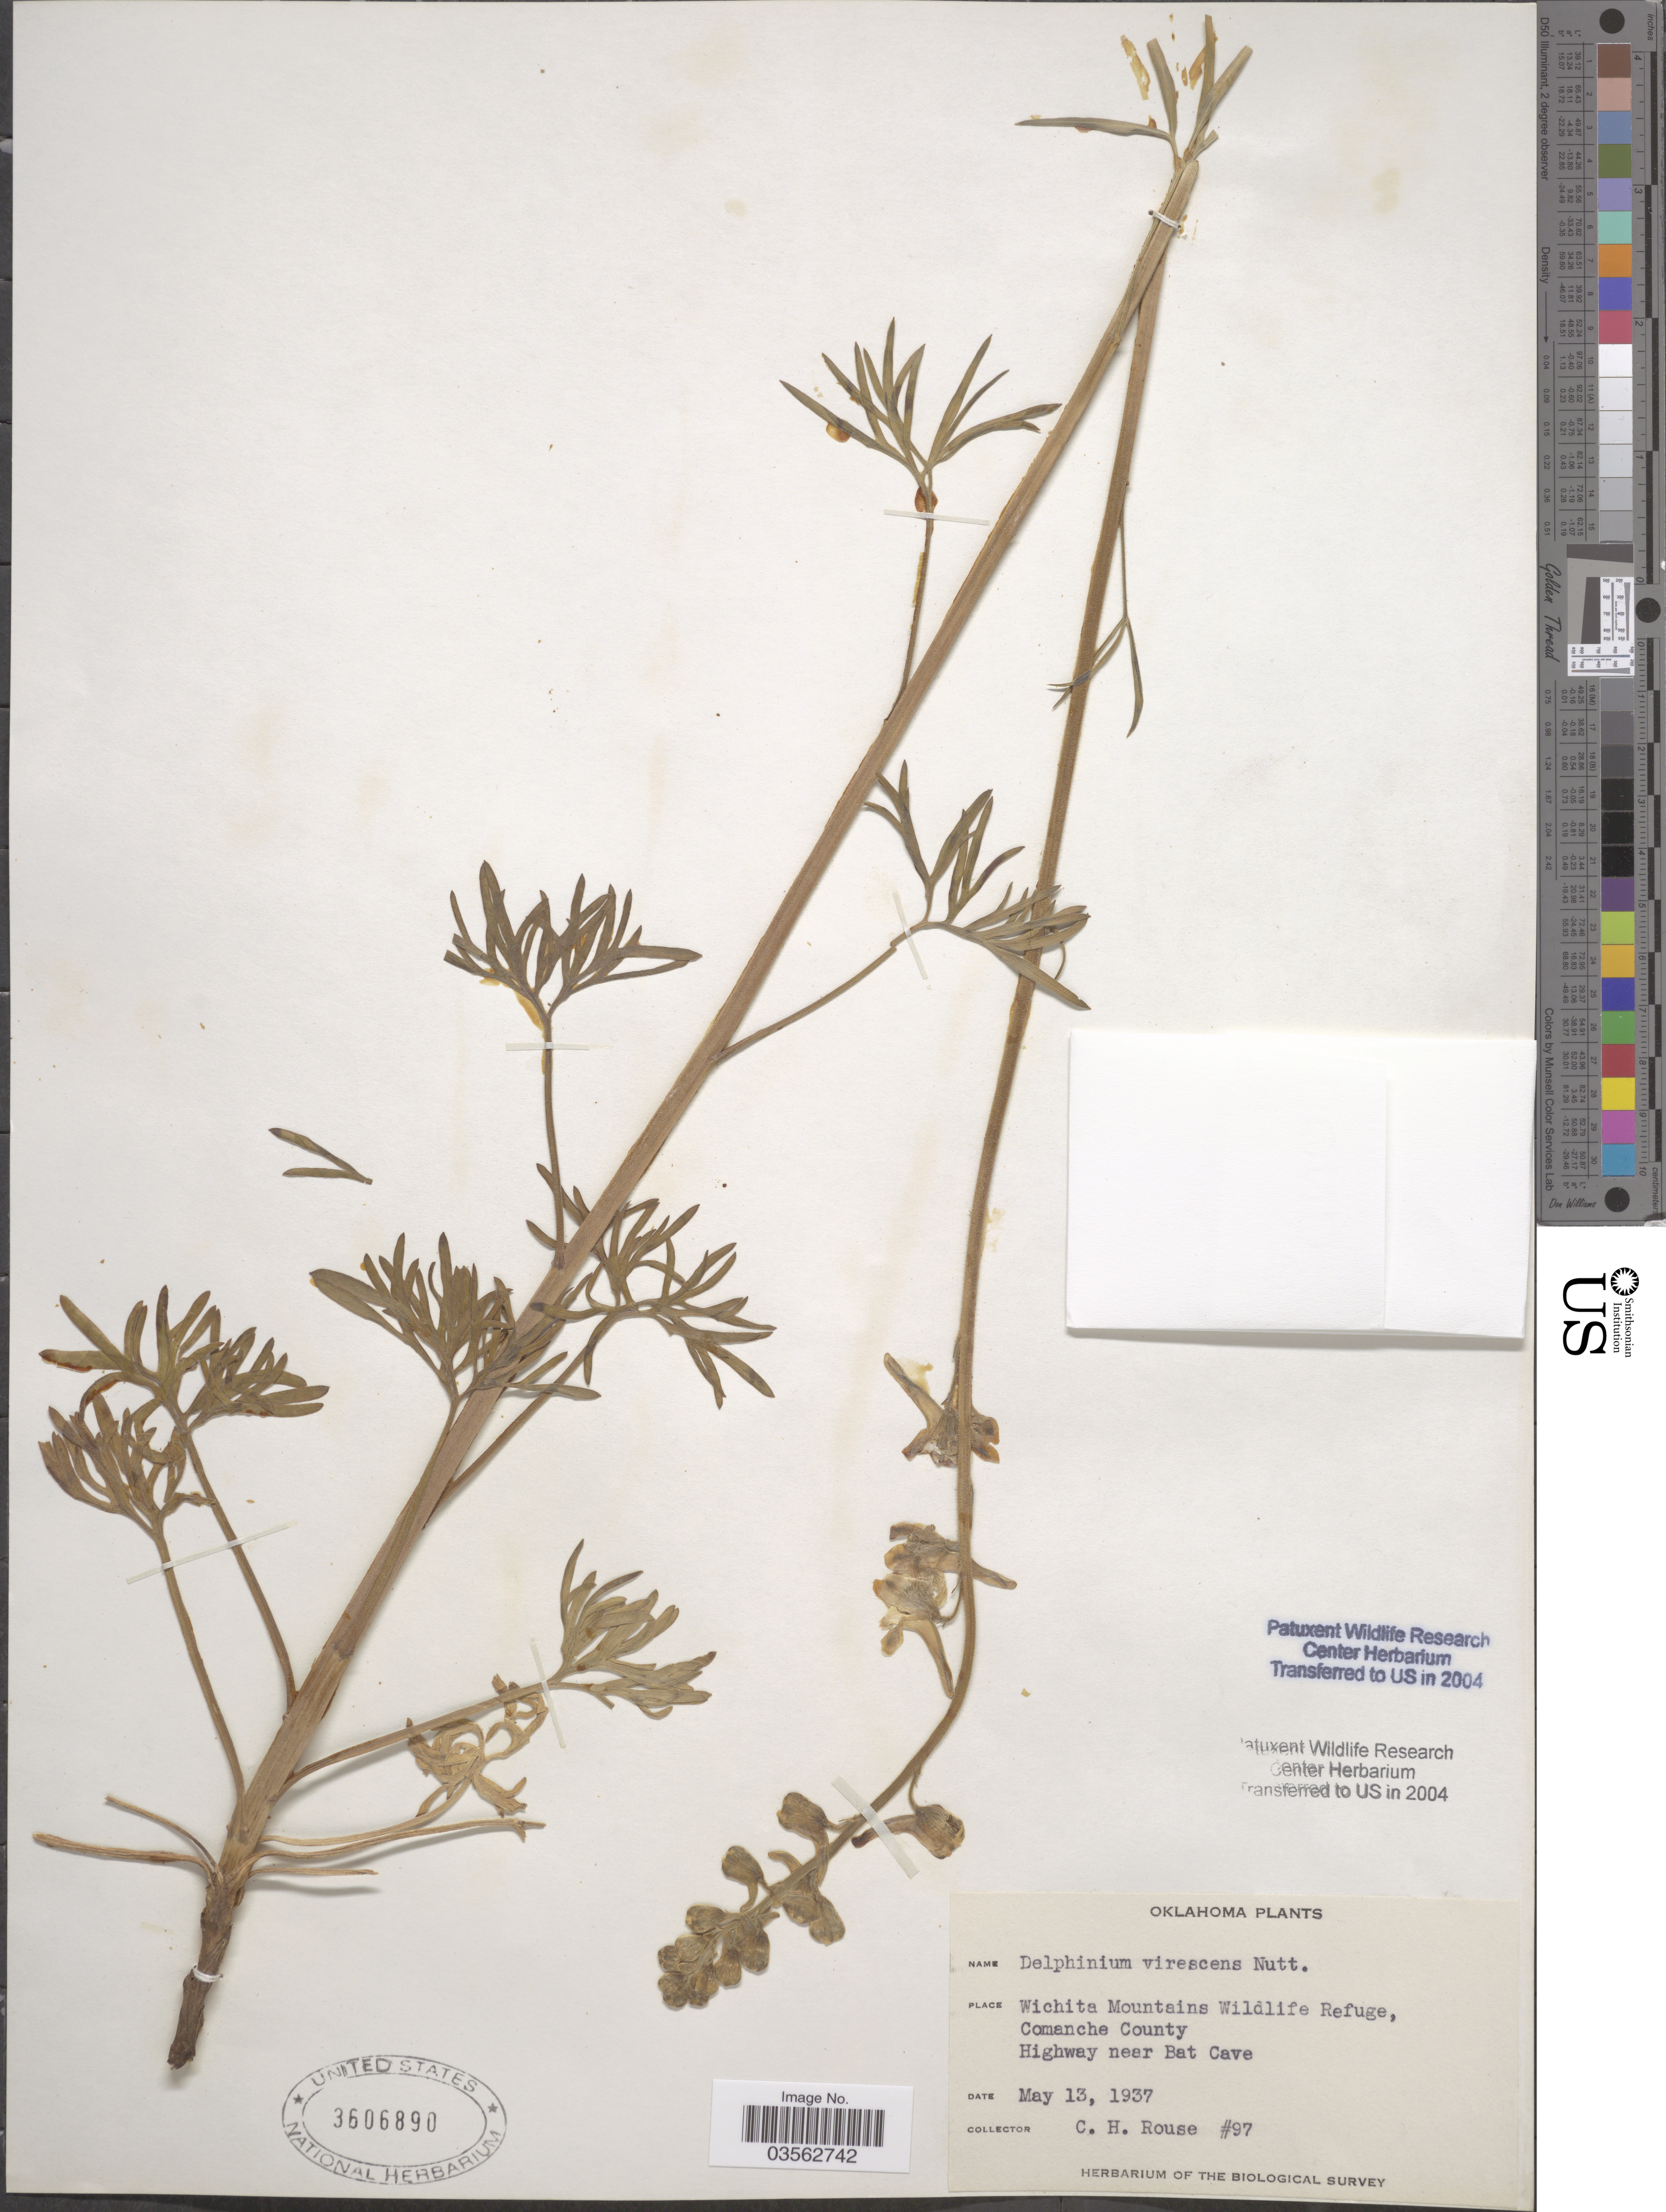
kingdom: Plantae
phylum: Tracheophyta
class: Magnoliopsida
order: Ranunculales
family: Ranunculaceae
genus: Delphinium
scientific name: Delphinium carolinianum subsp. penardii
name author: (Huth) M.J. Warnock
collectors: C. Rouse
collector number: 97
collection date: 1937-05-13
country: United States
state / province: Oklahoma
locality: Wichita Mountains Wildlife Refuge, Comanche County. Highway near Bat Cave.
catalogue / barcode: US 3606890